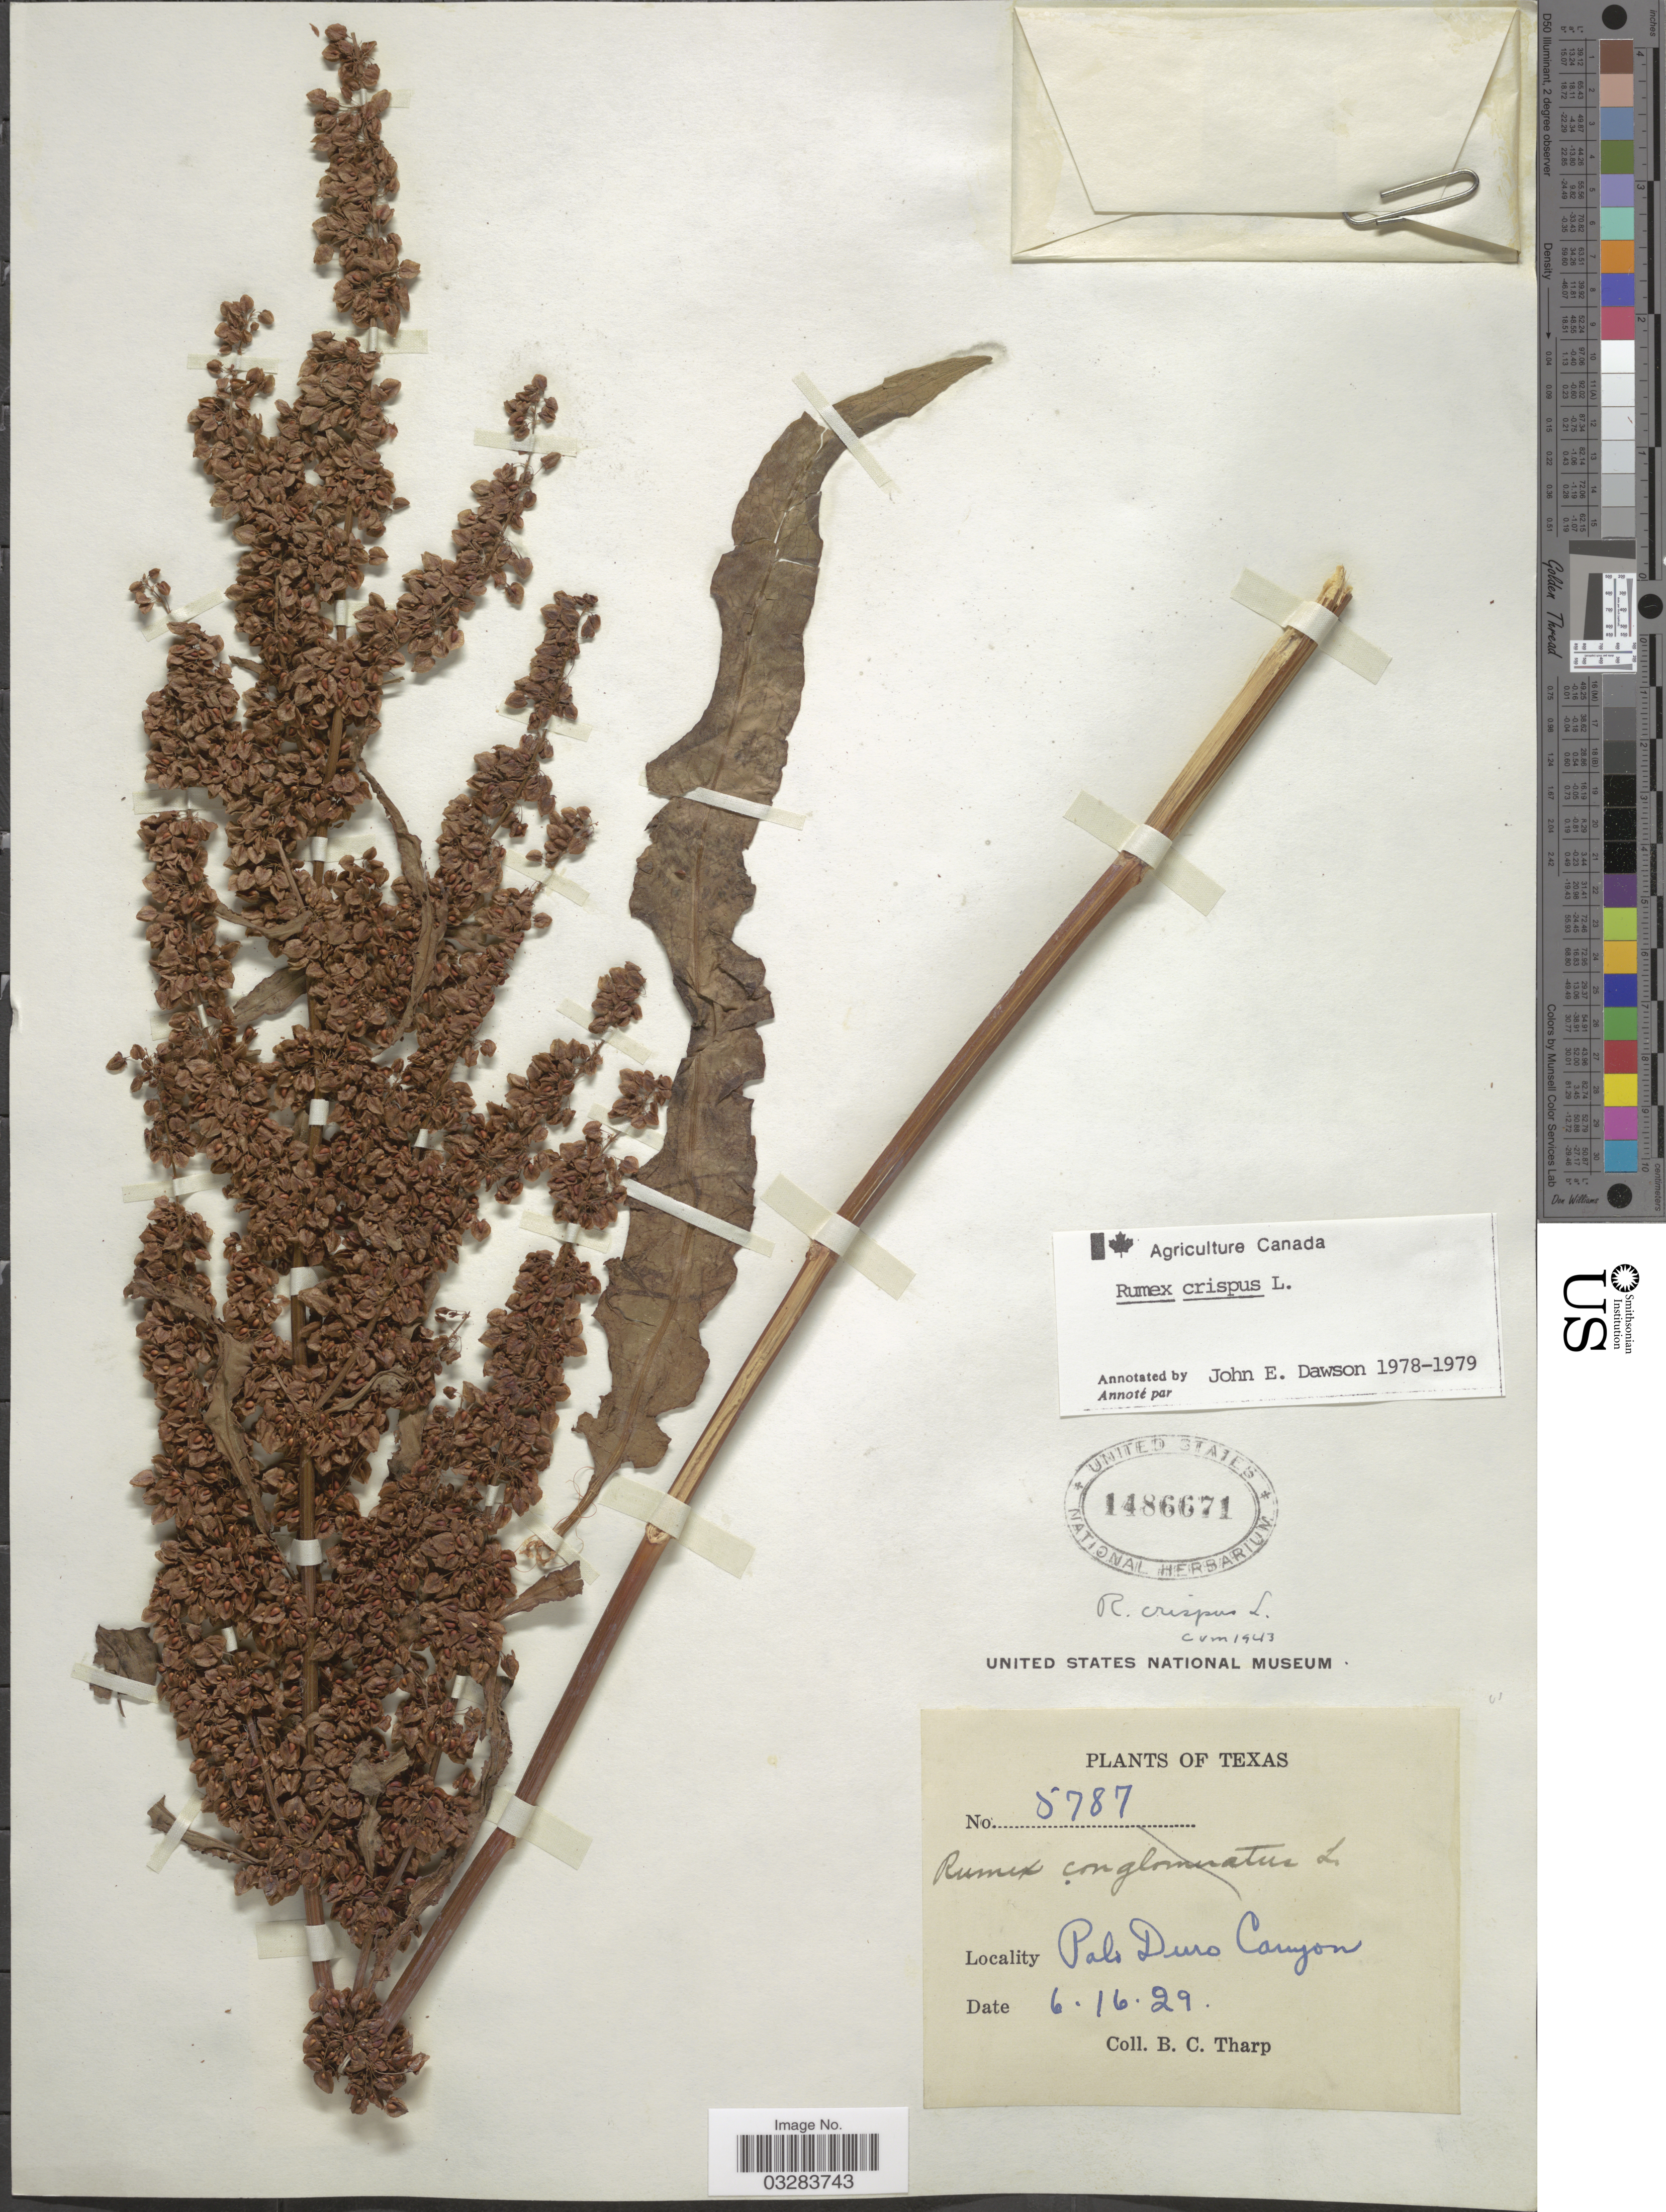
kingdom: Plantae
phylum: Tracheophyta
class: Magnoliopsida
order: Caryophyllales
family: Polygonaceae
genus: Rumex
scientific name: Rumex crispus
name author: L.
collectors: B. C. Tharp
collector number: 5787*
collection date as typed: Transcribed d/m/y: 16/6/29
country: United States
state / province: Texas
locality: Palo Duro Canyon.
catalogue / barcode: US 1486671